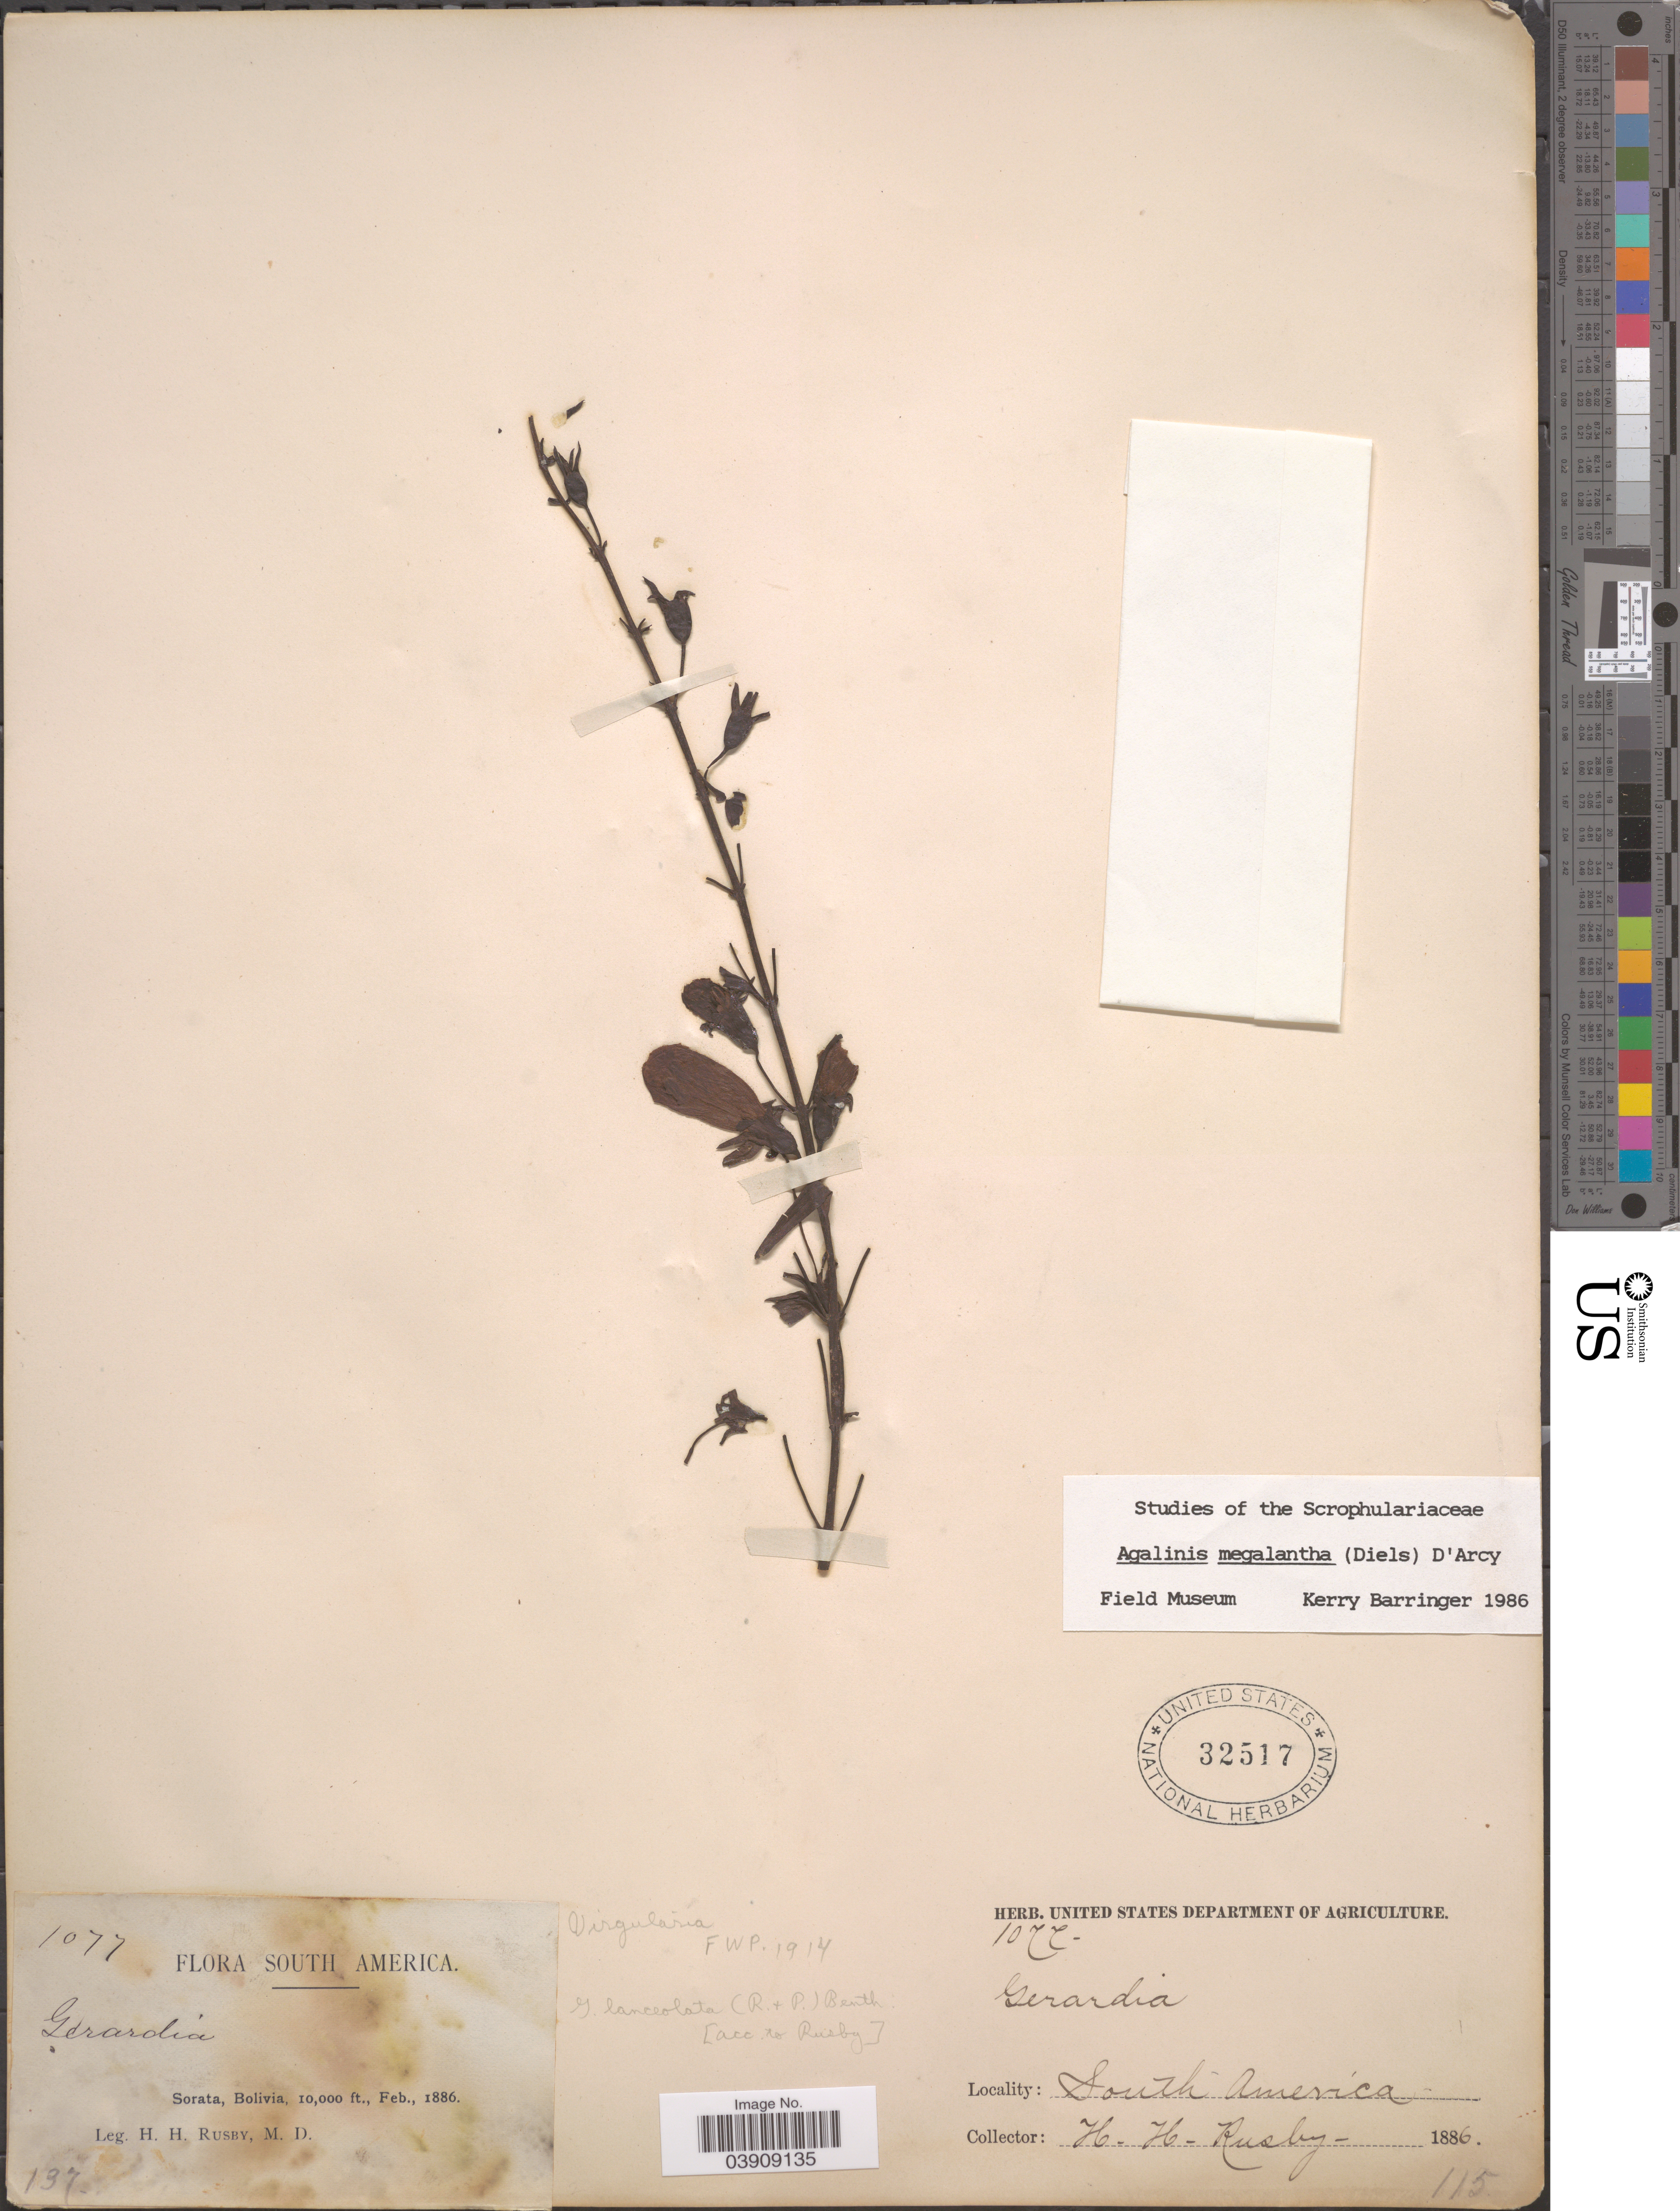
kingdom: Plantae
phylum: Tracheophyta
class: Magnoliopsida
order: Lamiales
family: Orobanchaceae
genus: Agalinis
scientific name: Agalinis megalantha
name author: (Diels) D'Arcy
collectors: H. H. Rusby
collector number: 1077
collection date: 1886-02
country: Bolivia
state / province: La Páz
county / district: Larecaja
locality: Sorata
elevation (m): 3048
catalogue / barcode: US 32517